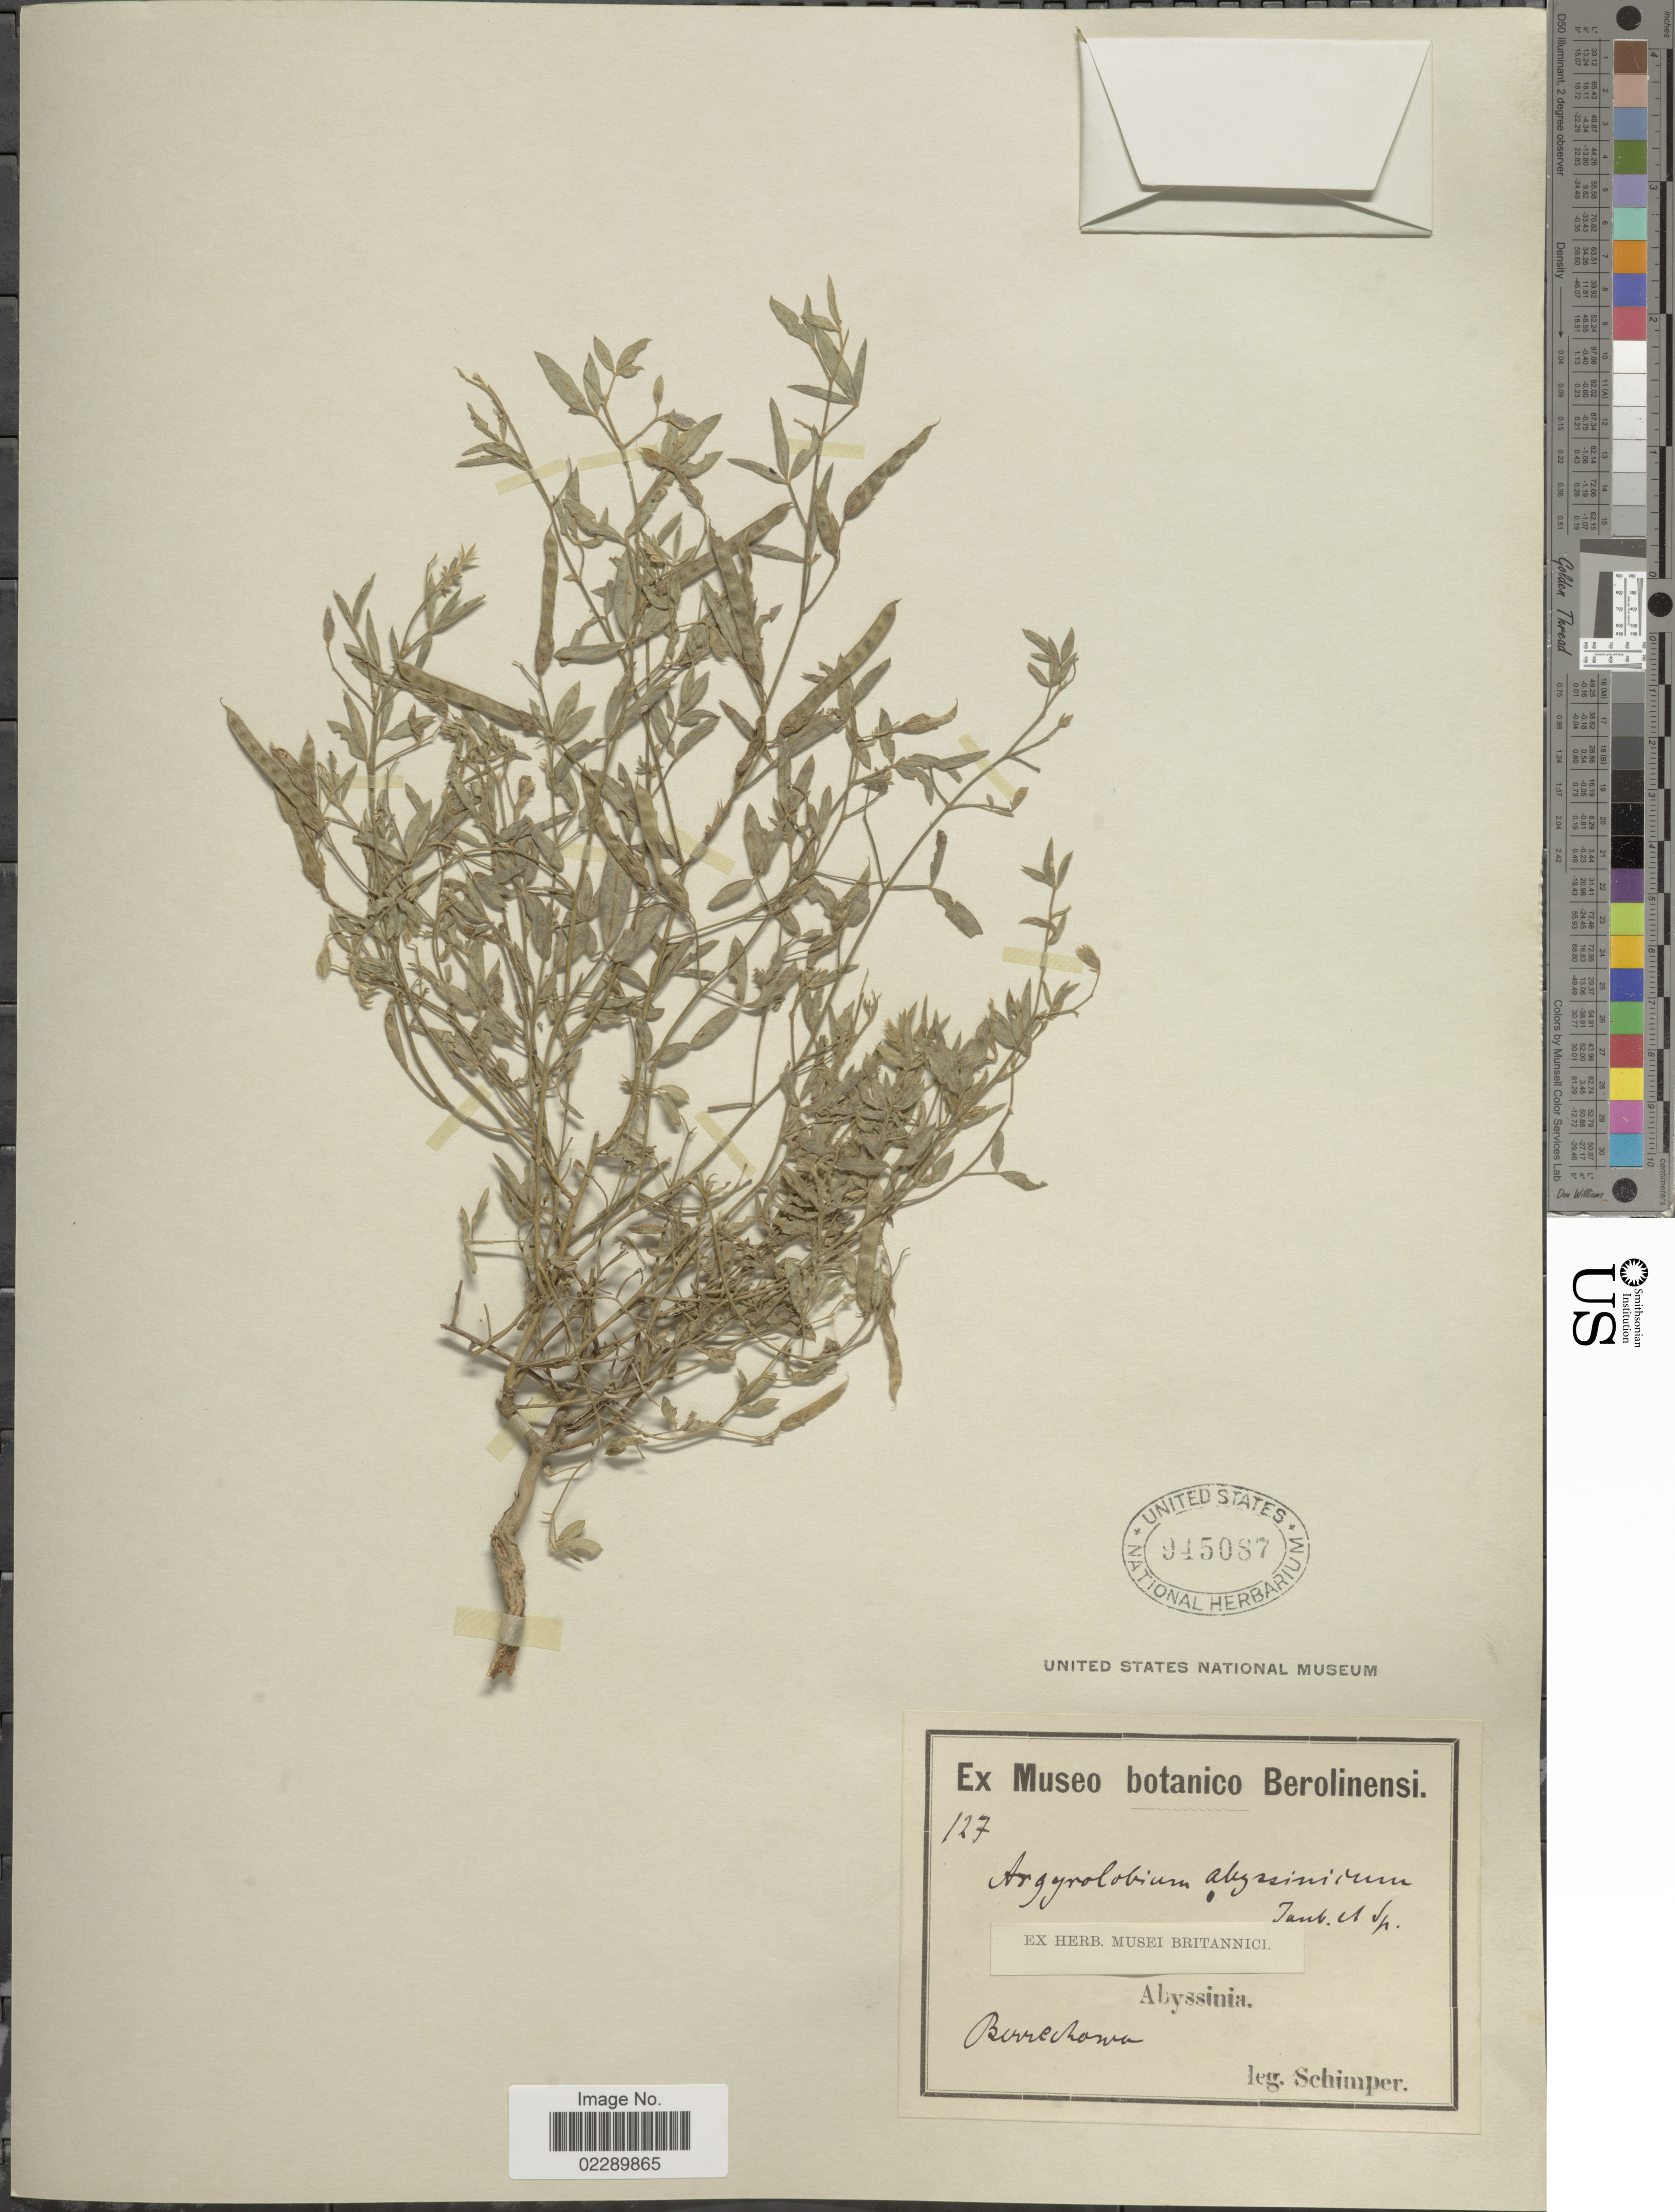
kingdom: Plantae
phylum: Tracheophyta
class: Magnoliopsida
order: Fabales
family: Fabaceae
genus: Argyrolobium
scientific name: Argyrolobium abyssinicum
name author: (E. Mey.) Walp. ex Harms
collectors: -. Schimper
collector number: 127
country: Eritrea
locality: Abyssinia. Berrechowa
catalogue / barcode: US 945087